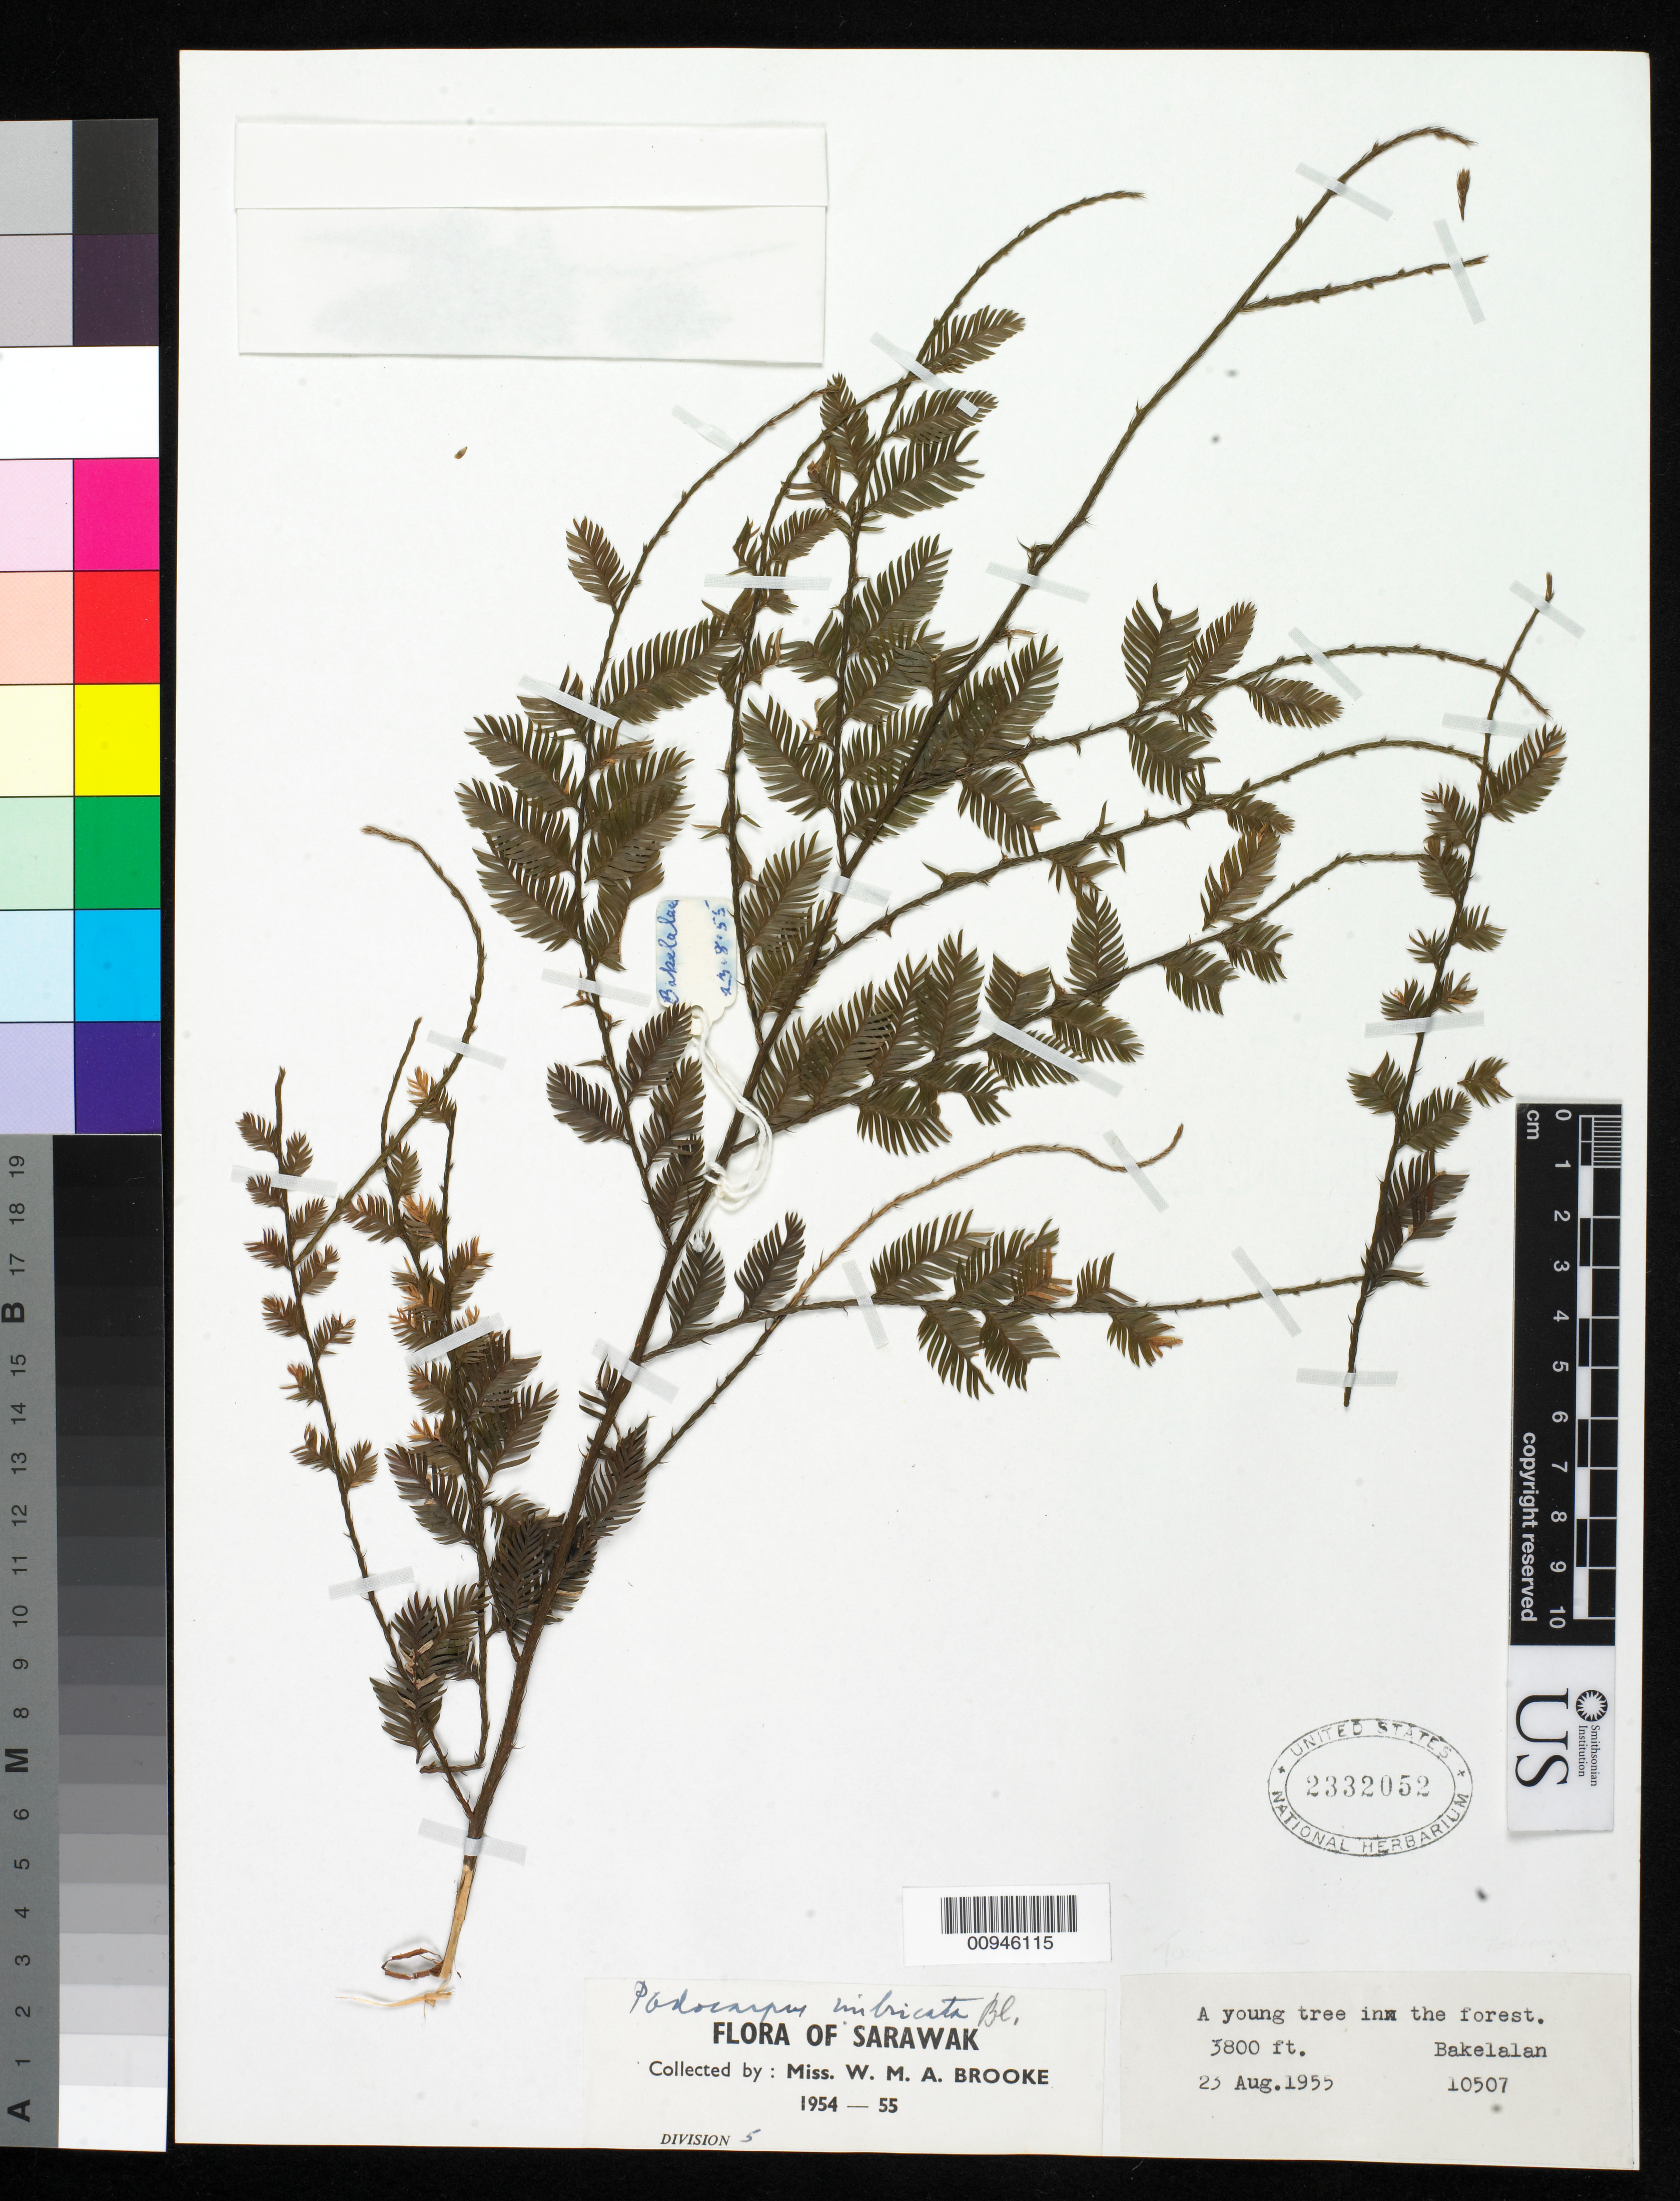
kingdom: Plantae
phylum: Tracheophyta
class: Pinopsida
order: Pinales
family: Podocarpaceae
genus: Dacrycarpus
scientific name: Dacrycarpus imbricatus var. imbricatus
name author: (Blume) de Laub.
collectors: W. Brooke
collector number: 10507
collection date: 1955-08-23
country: Malaysia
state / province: Sarawak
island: Borneo I.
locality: Bakelalan, Division 5.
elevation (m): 1158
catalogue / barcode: US 2332052